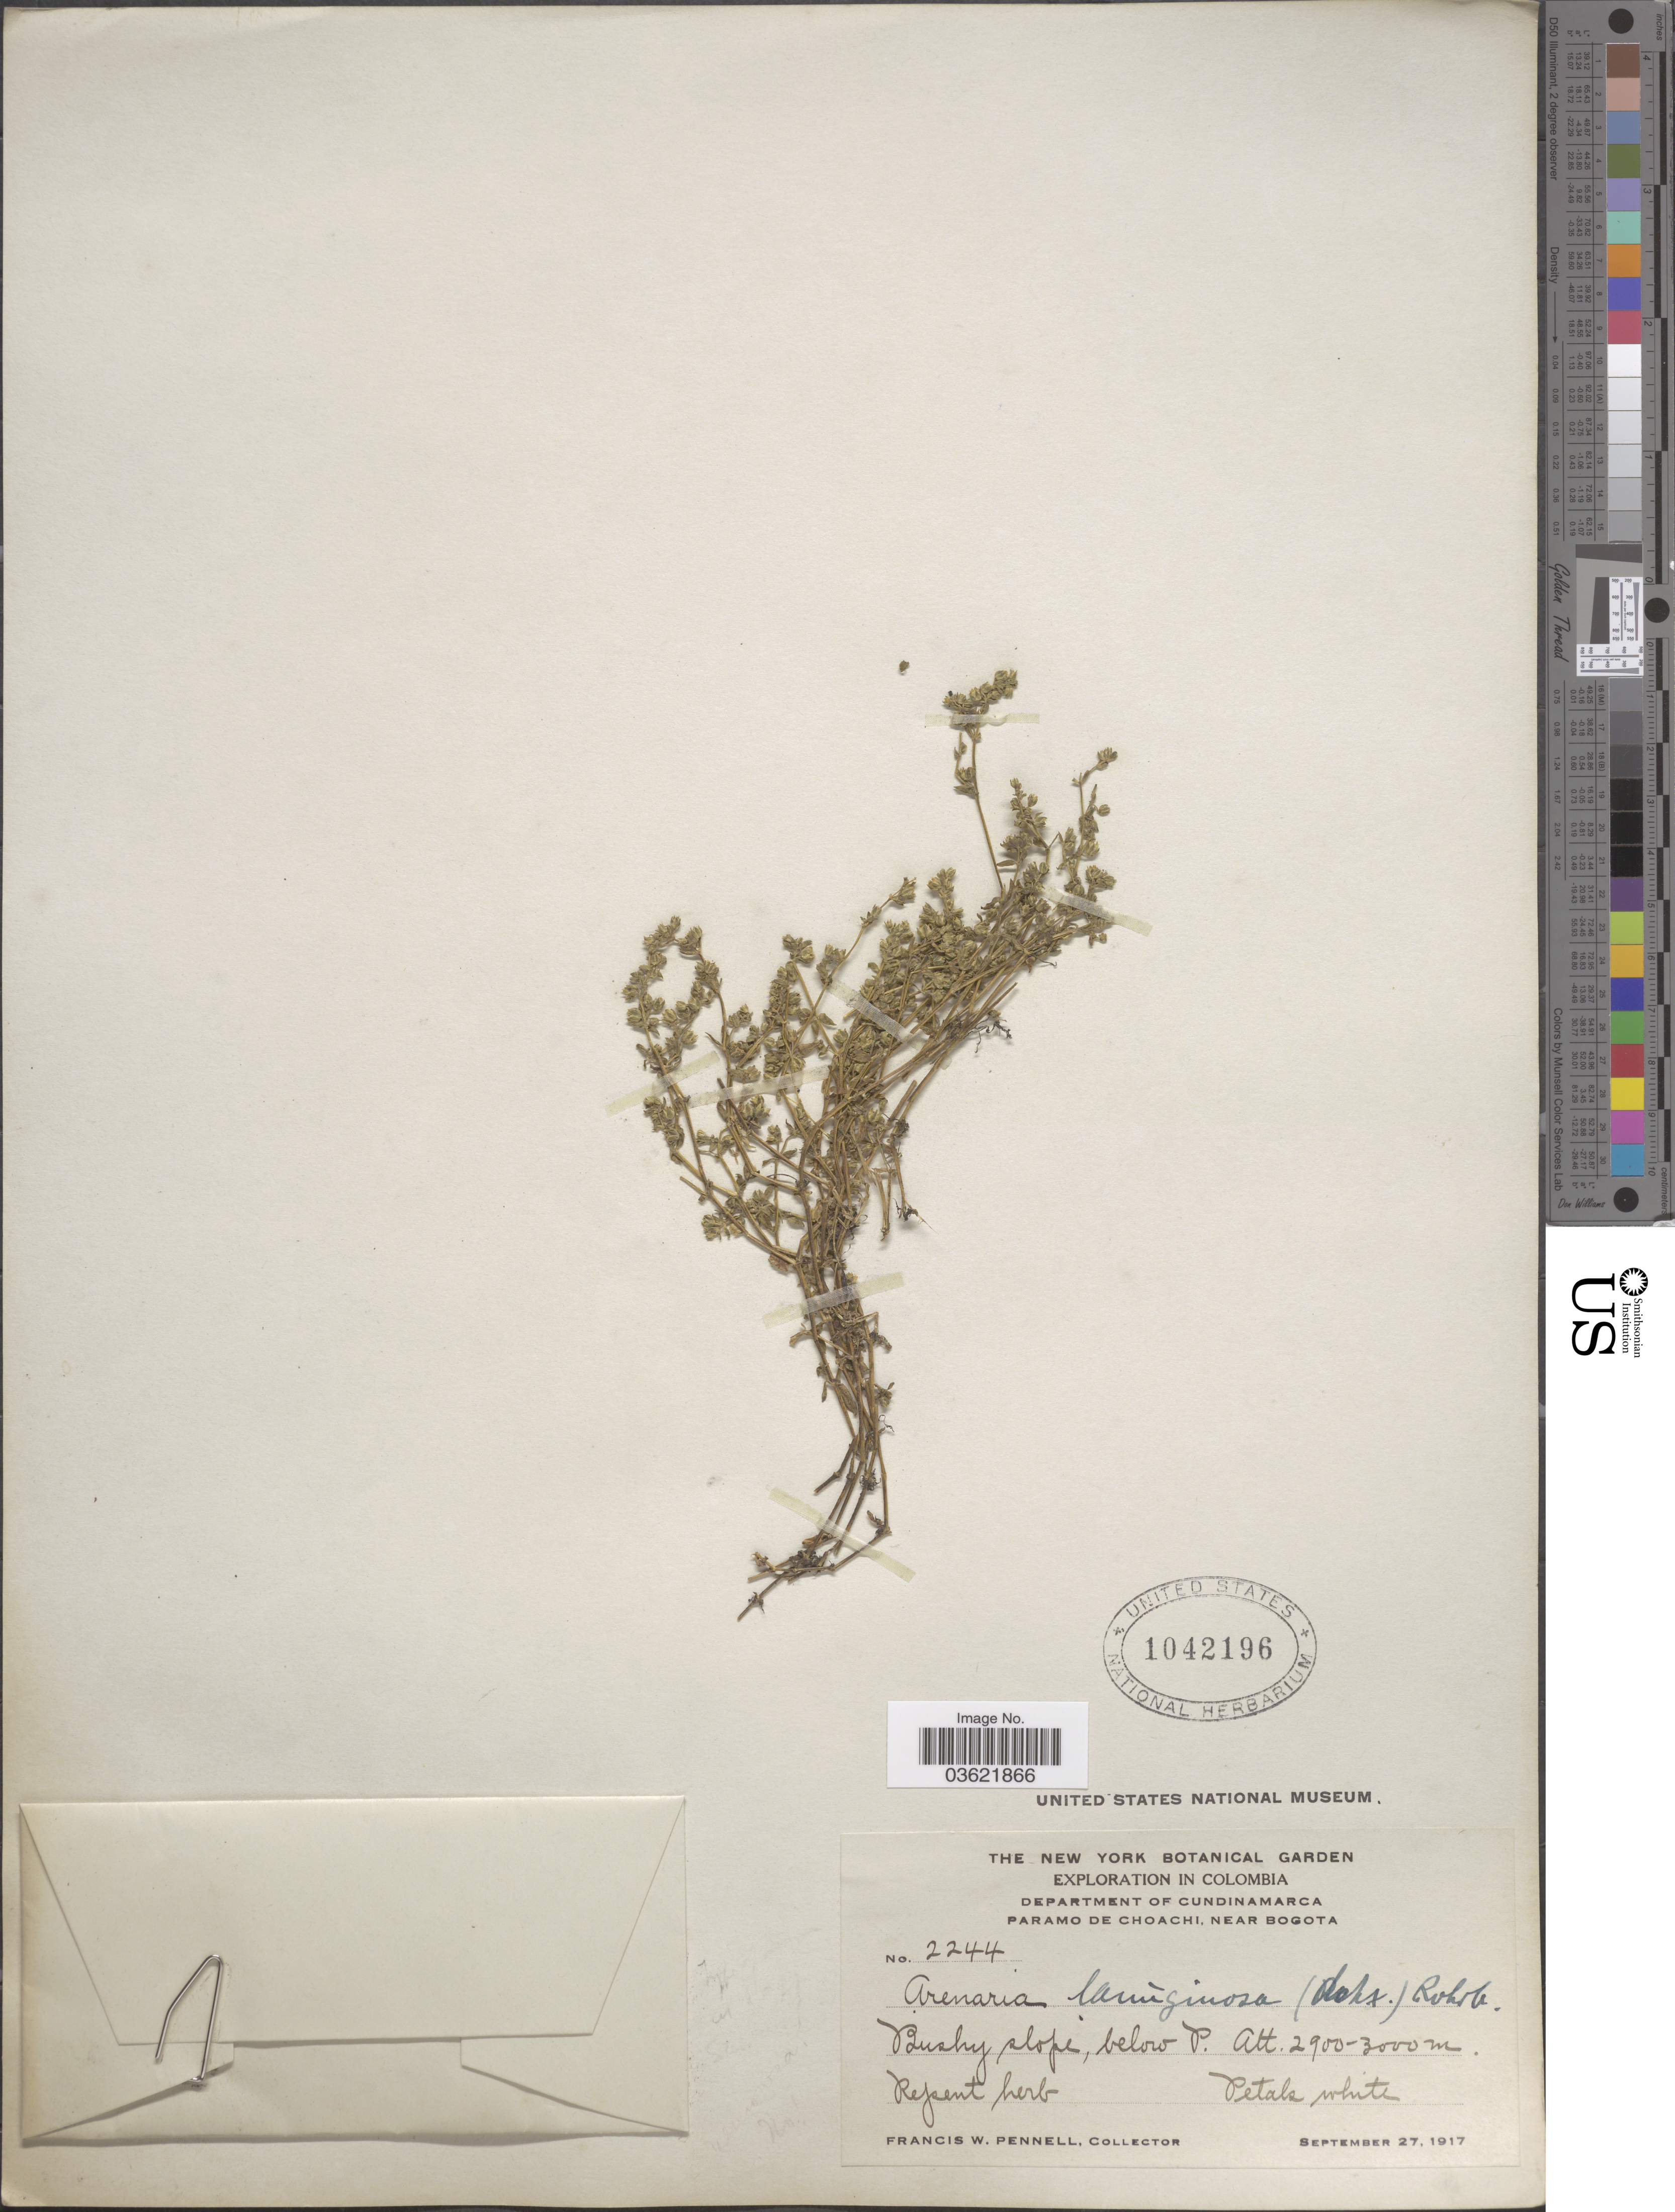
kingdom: Plantae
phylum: Tracheophyta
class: Magnoliopsida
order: Caryophyllales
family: Caryophyllaceae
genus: Arenaria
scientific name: Arenaria lanuginosa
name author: (Michx.) Rohrb.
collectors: F. W. Pennell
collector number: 2244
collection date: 1917-09-27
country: Colombia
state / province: Cundinamarca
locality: Department of Cundinamarca. Paramo de Choachi, near Bogota.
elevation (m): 2900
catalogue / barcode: US 1042196